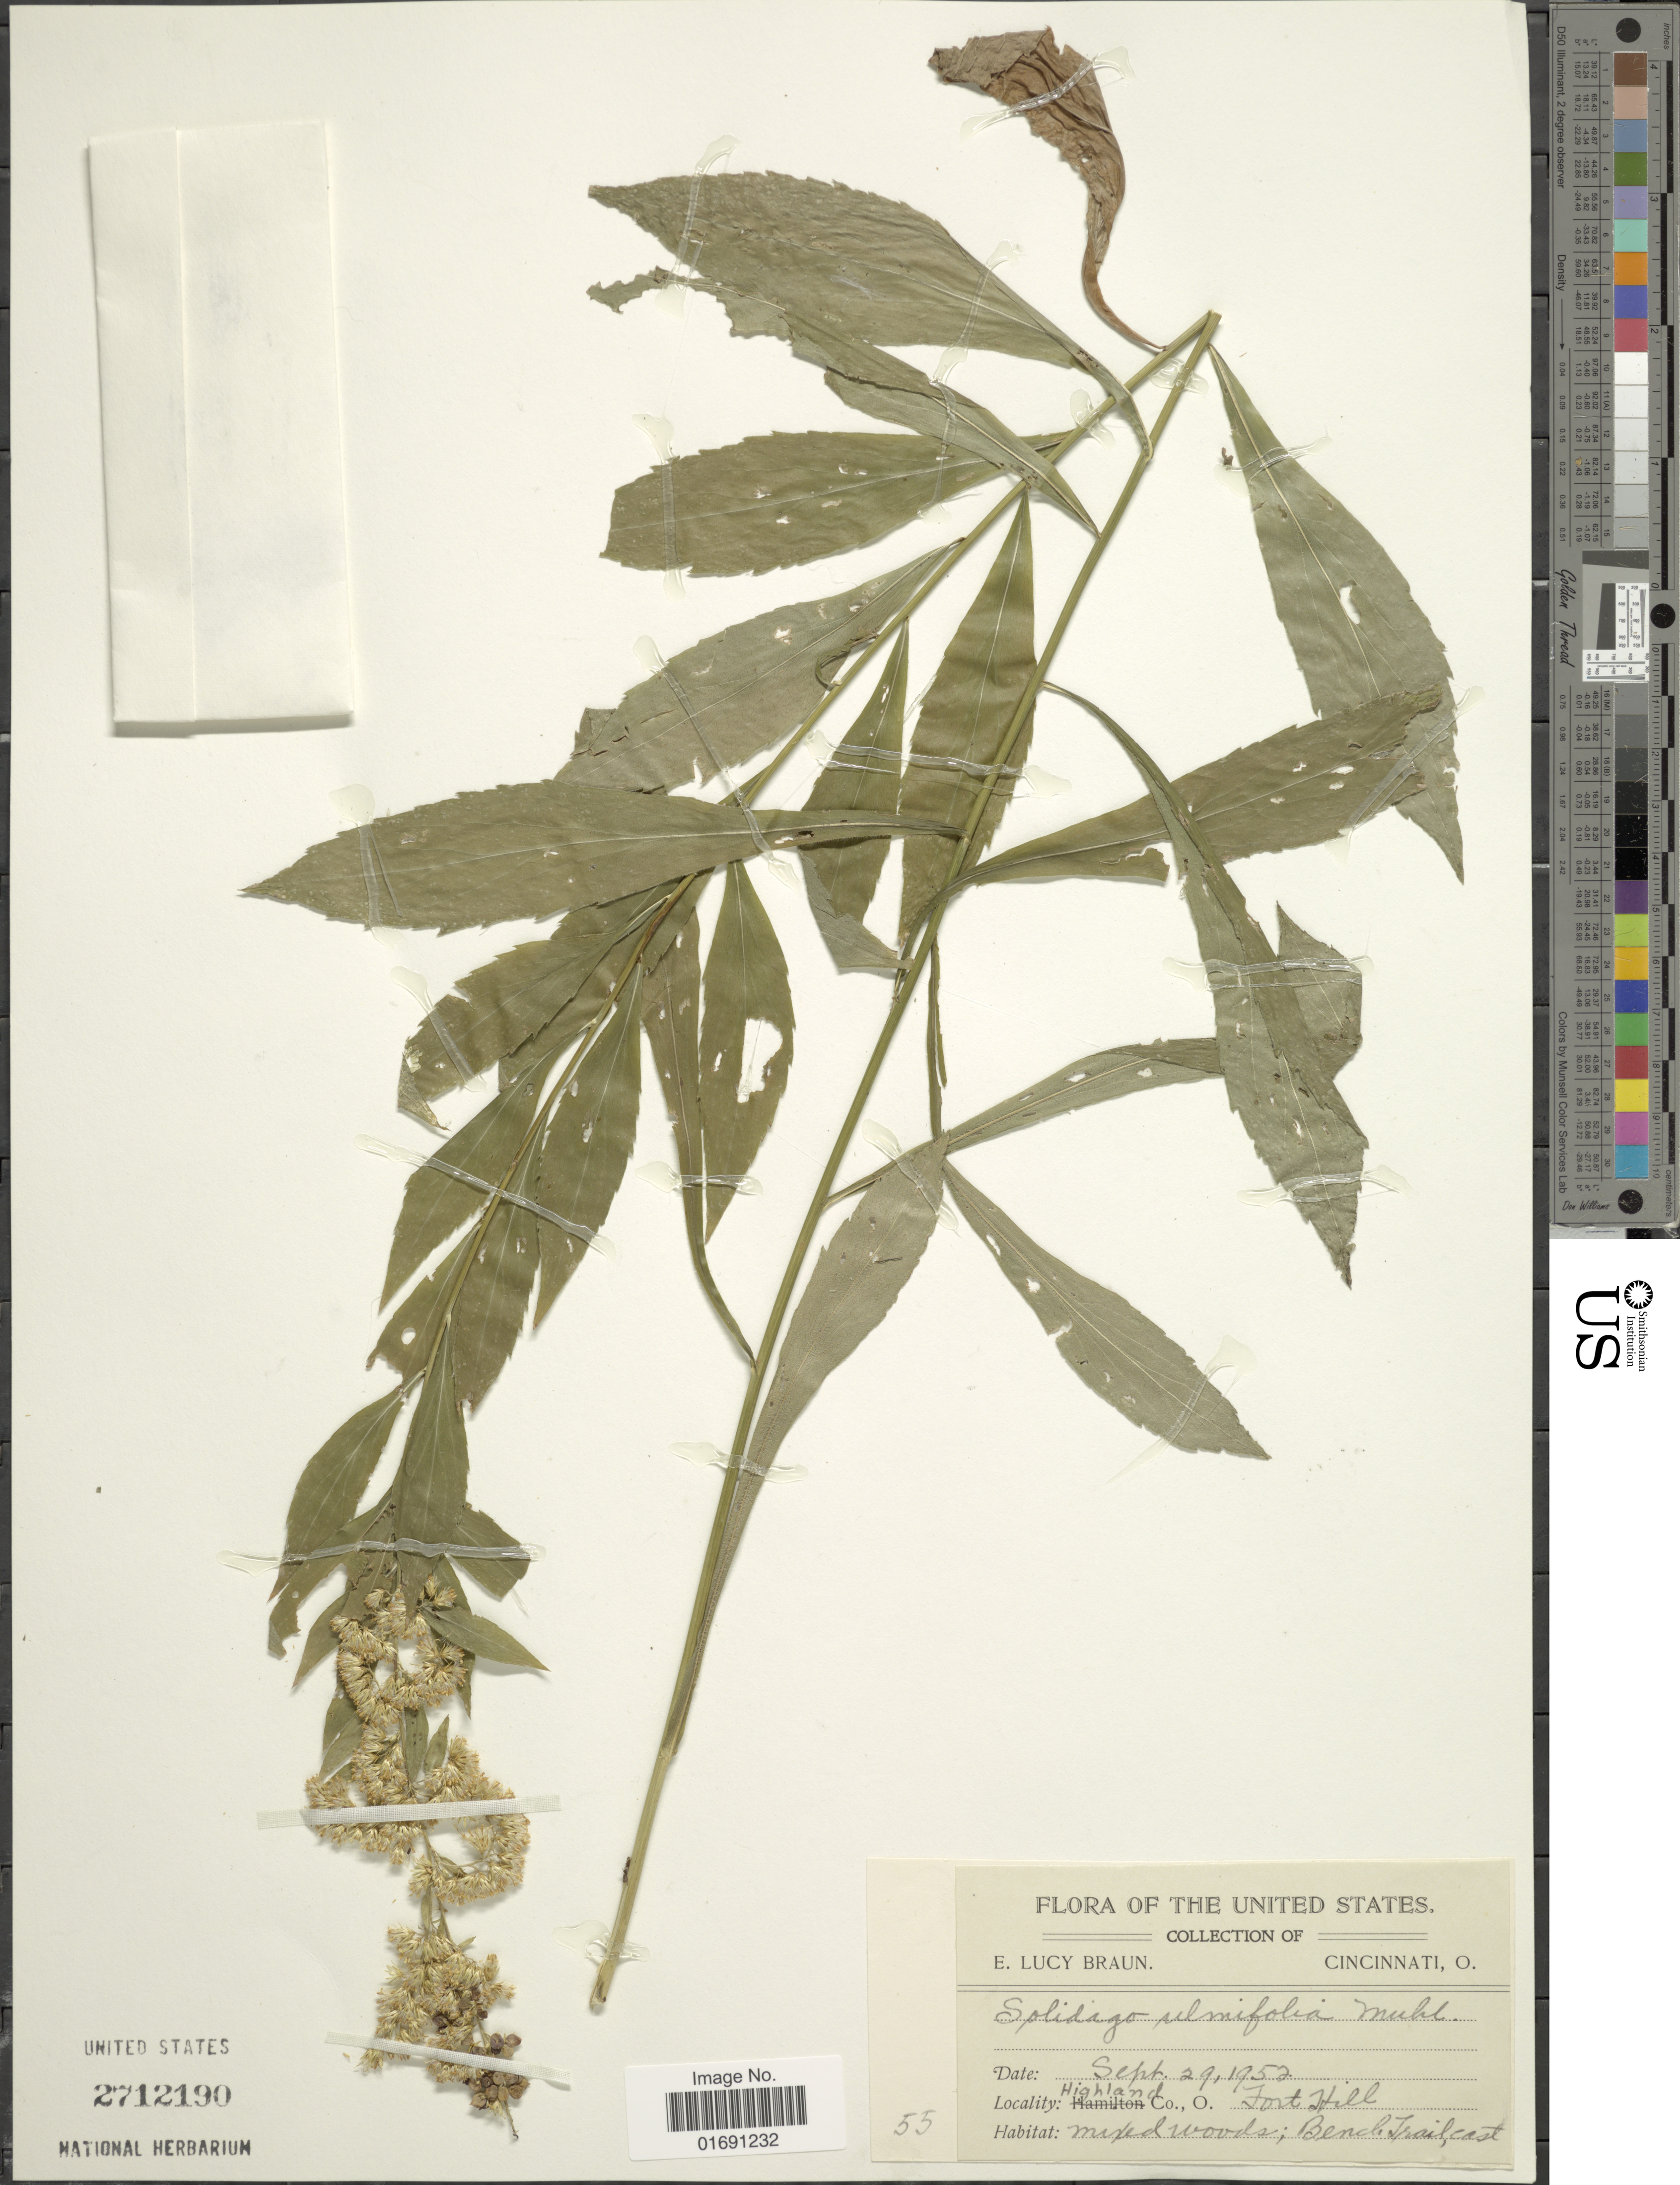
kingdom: Plantae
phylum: Tracheophyta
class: Magnoliopsida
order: Asterales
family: Asteraceae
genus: Solidago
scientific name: Solidago ulmifolia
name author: Muhl. ex Willd.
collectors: E. L. Braun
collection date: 1952-09-29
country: United States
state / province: Ohio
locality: Highland Co., Fort Hill, mixed woods; bench Trail east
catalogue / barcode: US 2712190